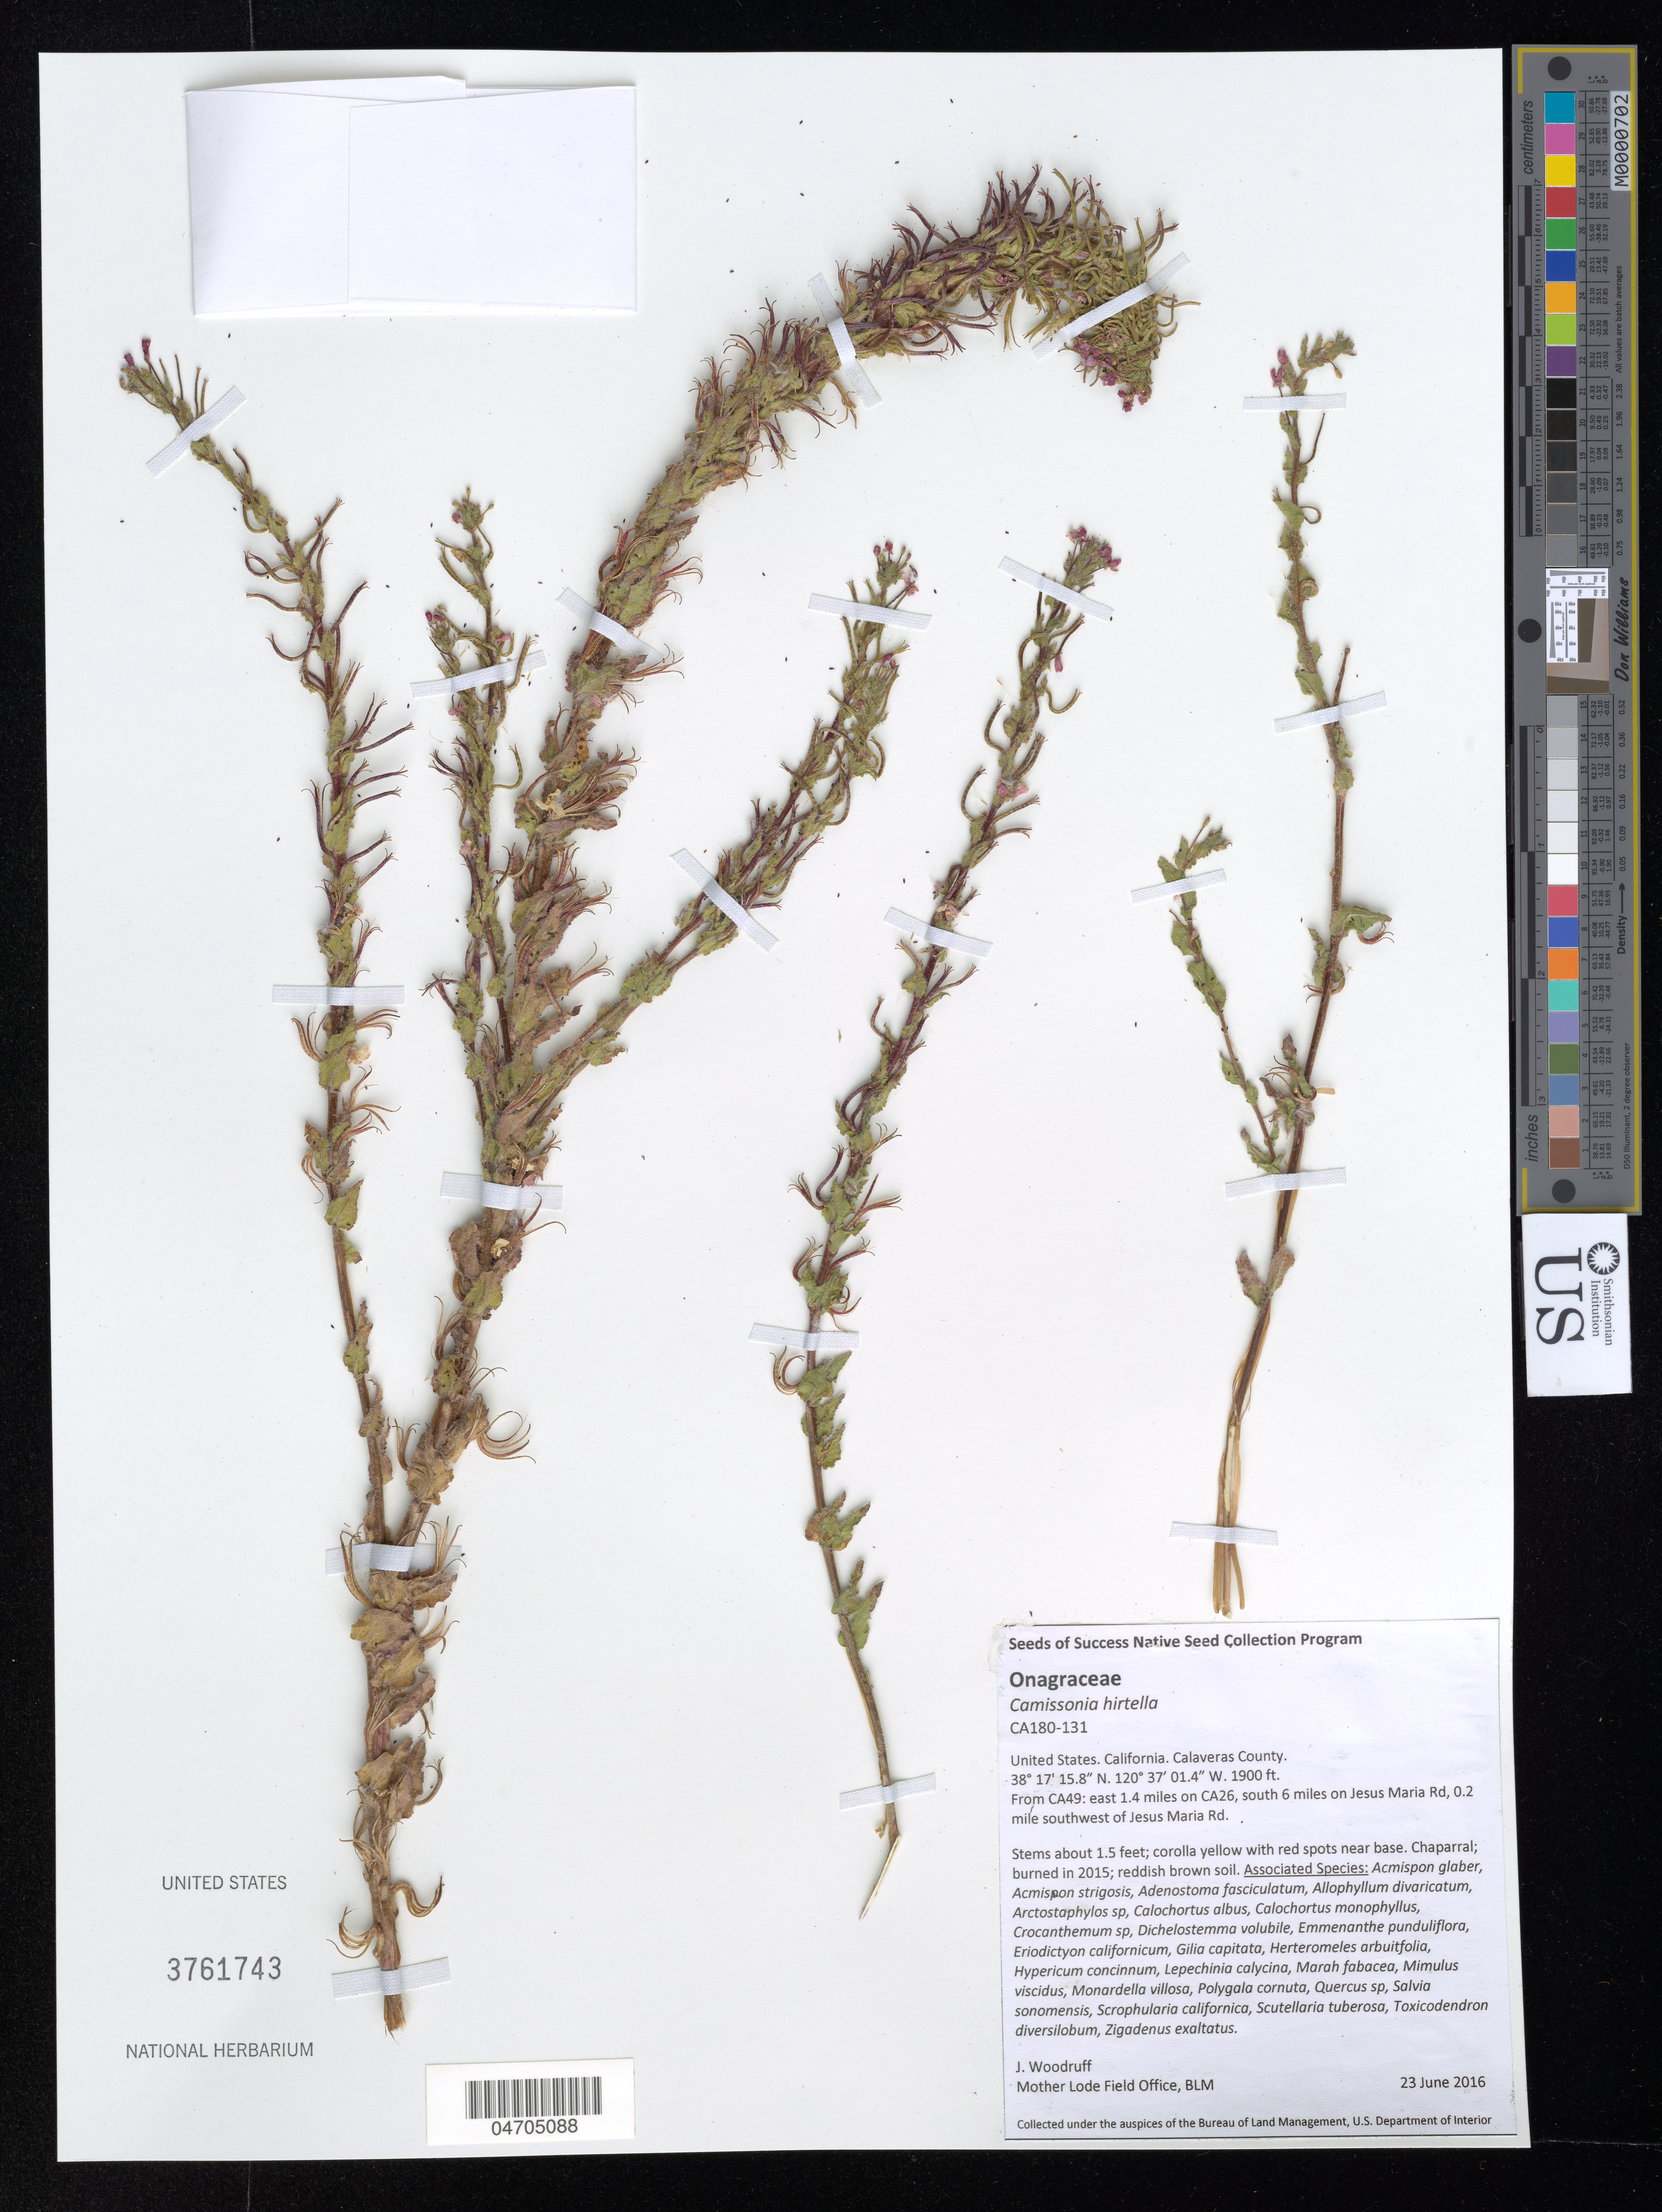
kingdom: Plantae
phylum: Tracheophyta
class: Magnoliopsida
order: Myrtales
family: Onagraceae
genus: Camissonia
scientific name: Camissonia hirtella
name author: (Green) P.H. Raven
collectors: J. Woodruff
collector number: CA180-131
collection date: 2016-06-23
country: United States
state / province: California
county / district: Calaveras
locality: Calaveras County. From CA49: east 1.4 miles on CA26, south 6 miles on Jesus Maria Rd, 0.2 mile southwest of Jesus Maria Rd.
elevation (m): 579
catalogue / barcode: US 3761743